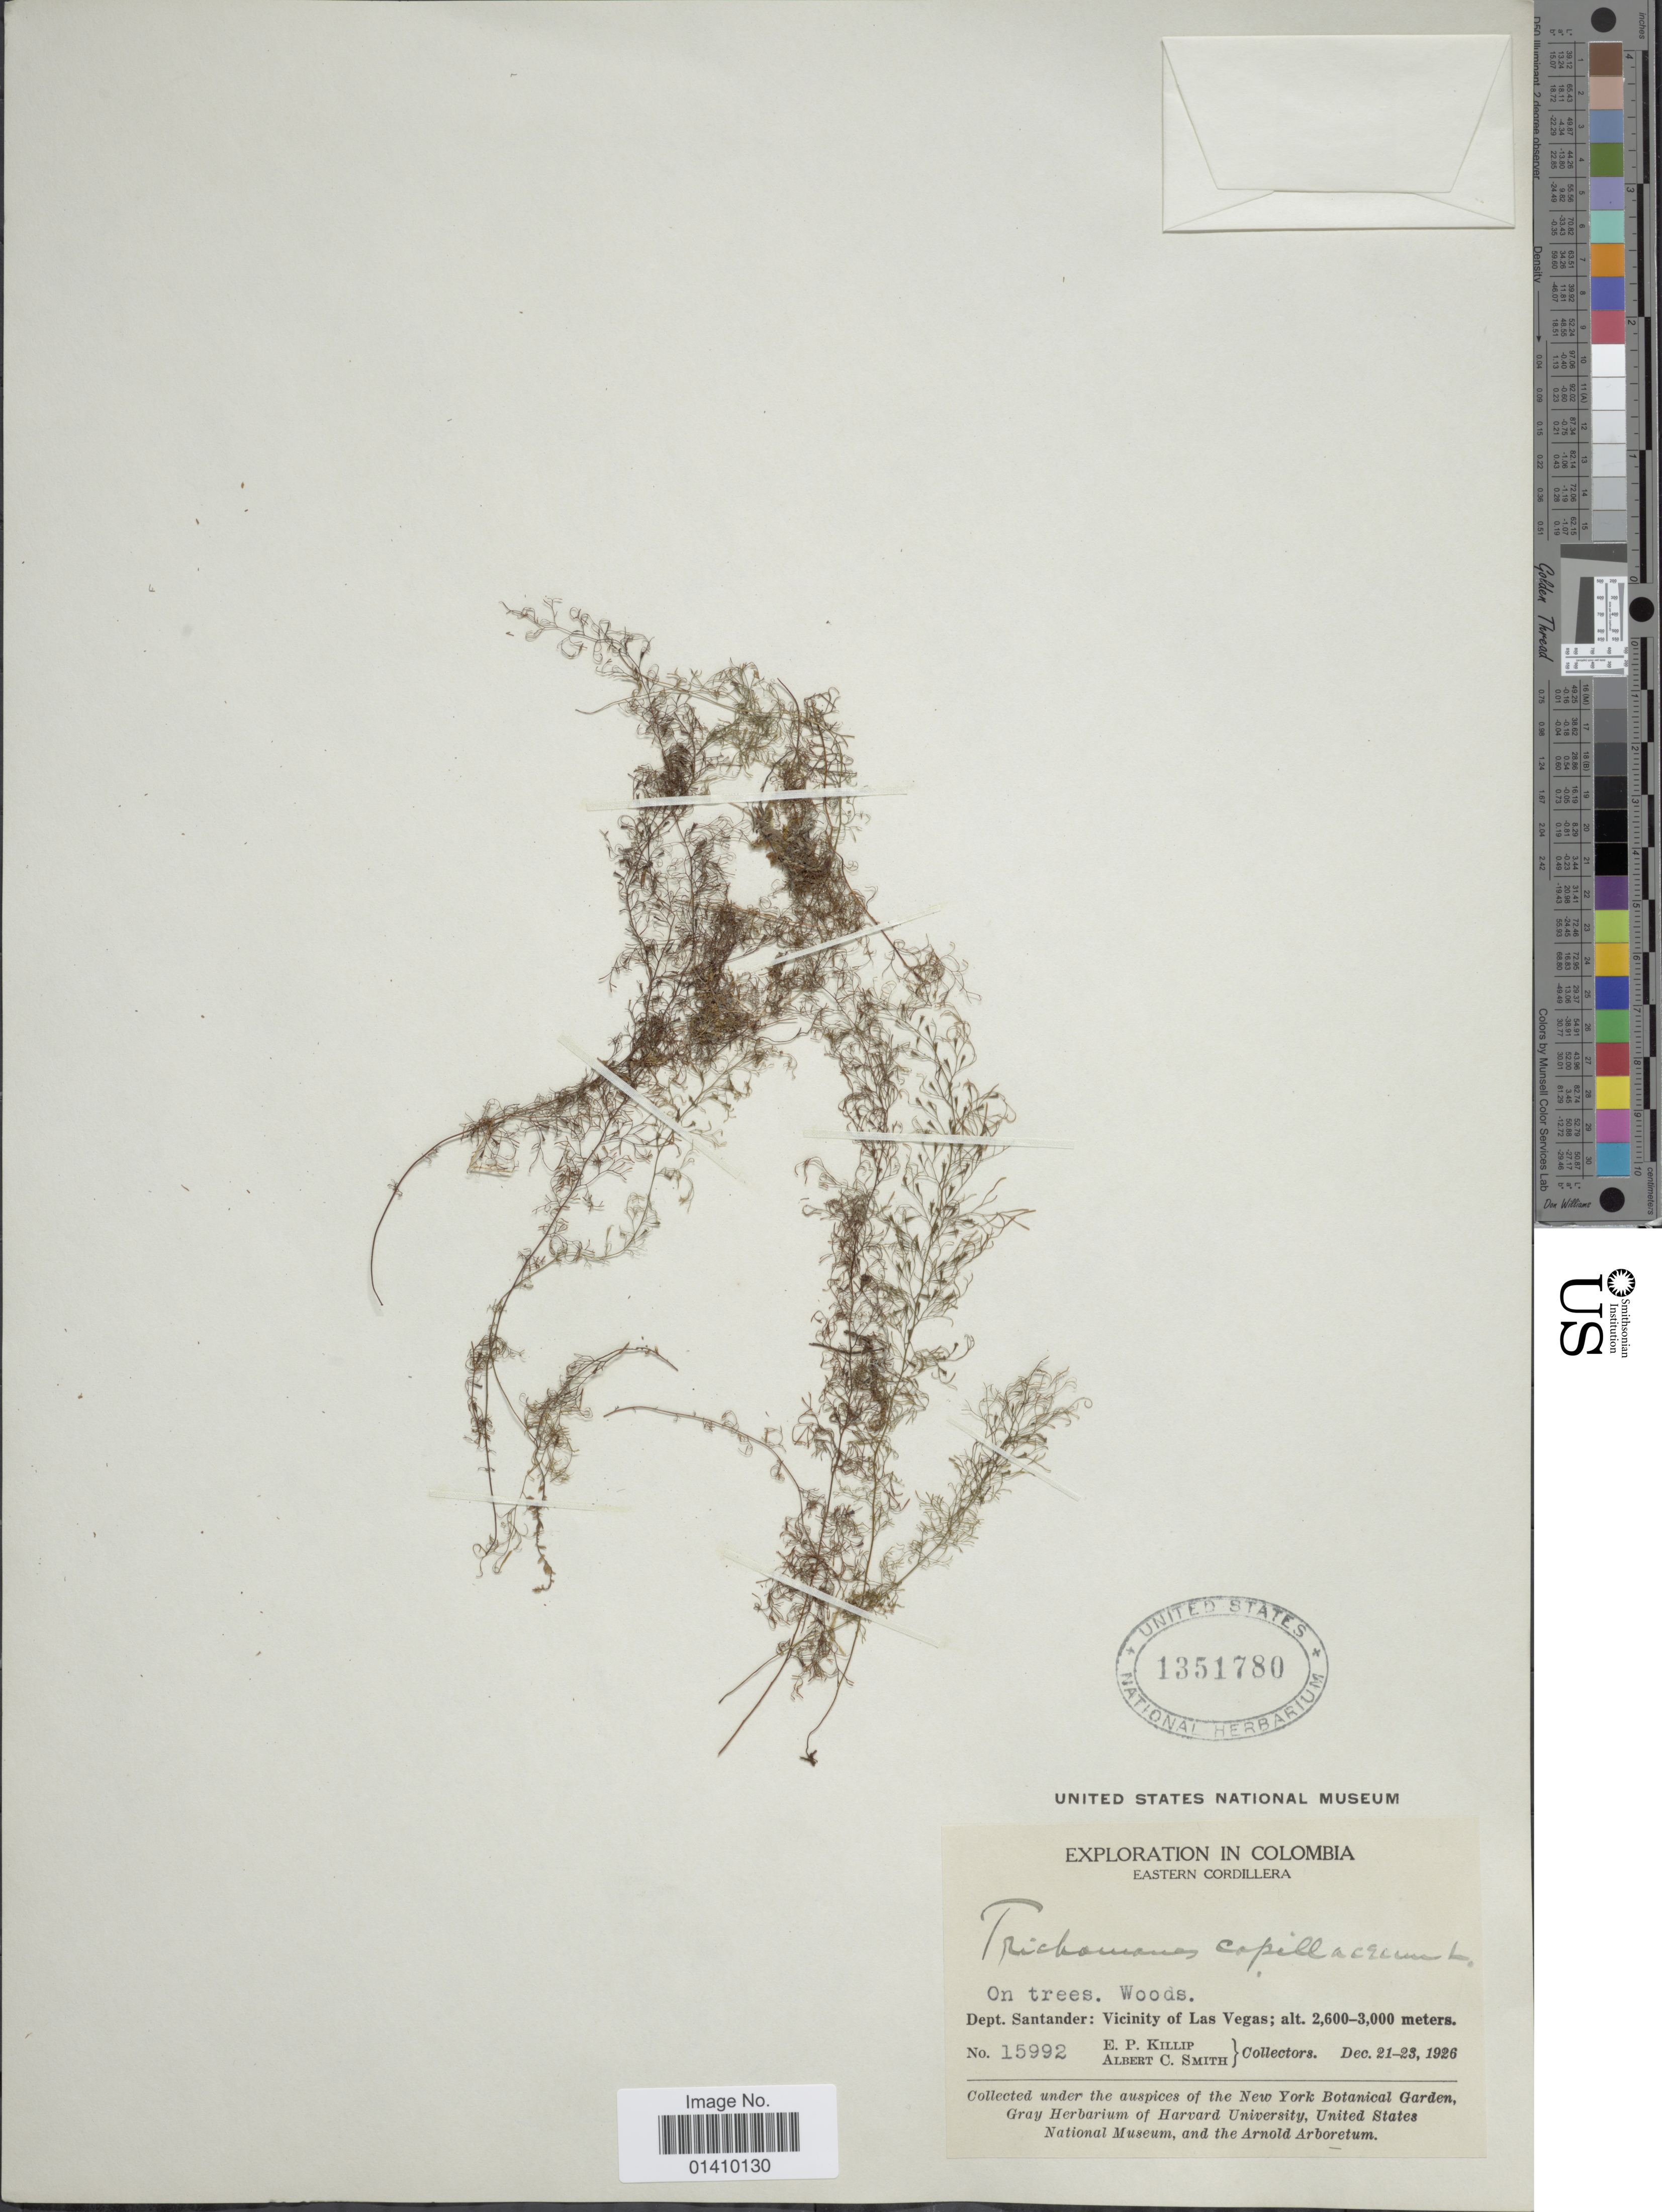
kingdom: Plantae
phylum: Tracheophyta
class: Polypodiopsida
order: Hymenophyllales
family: Hymenophyllaceae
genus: Polyphlebium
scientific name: Polyphlebium capillaceum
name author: (L.) Ebihara & Dubuisson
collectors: E. P. Killip & A. C. Smith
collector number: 15992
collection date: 1926-12-21/1926-12-23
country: Colombia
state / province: Santander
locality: Eastern Cordillera: Vicinity of Las Vegas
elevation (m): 2600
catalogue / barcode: US 1351780